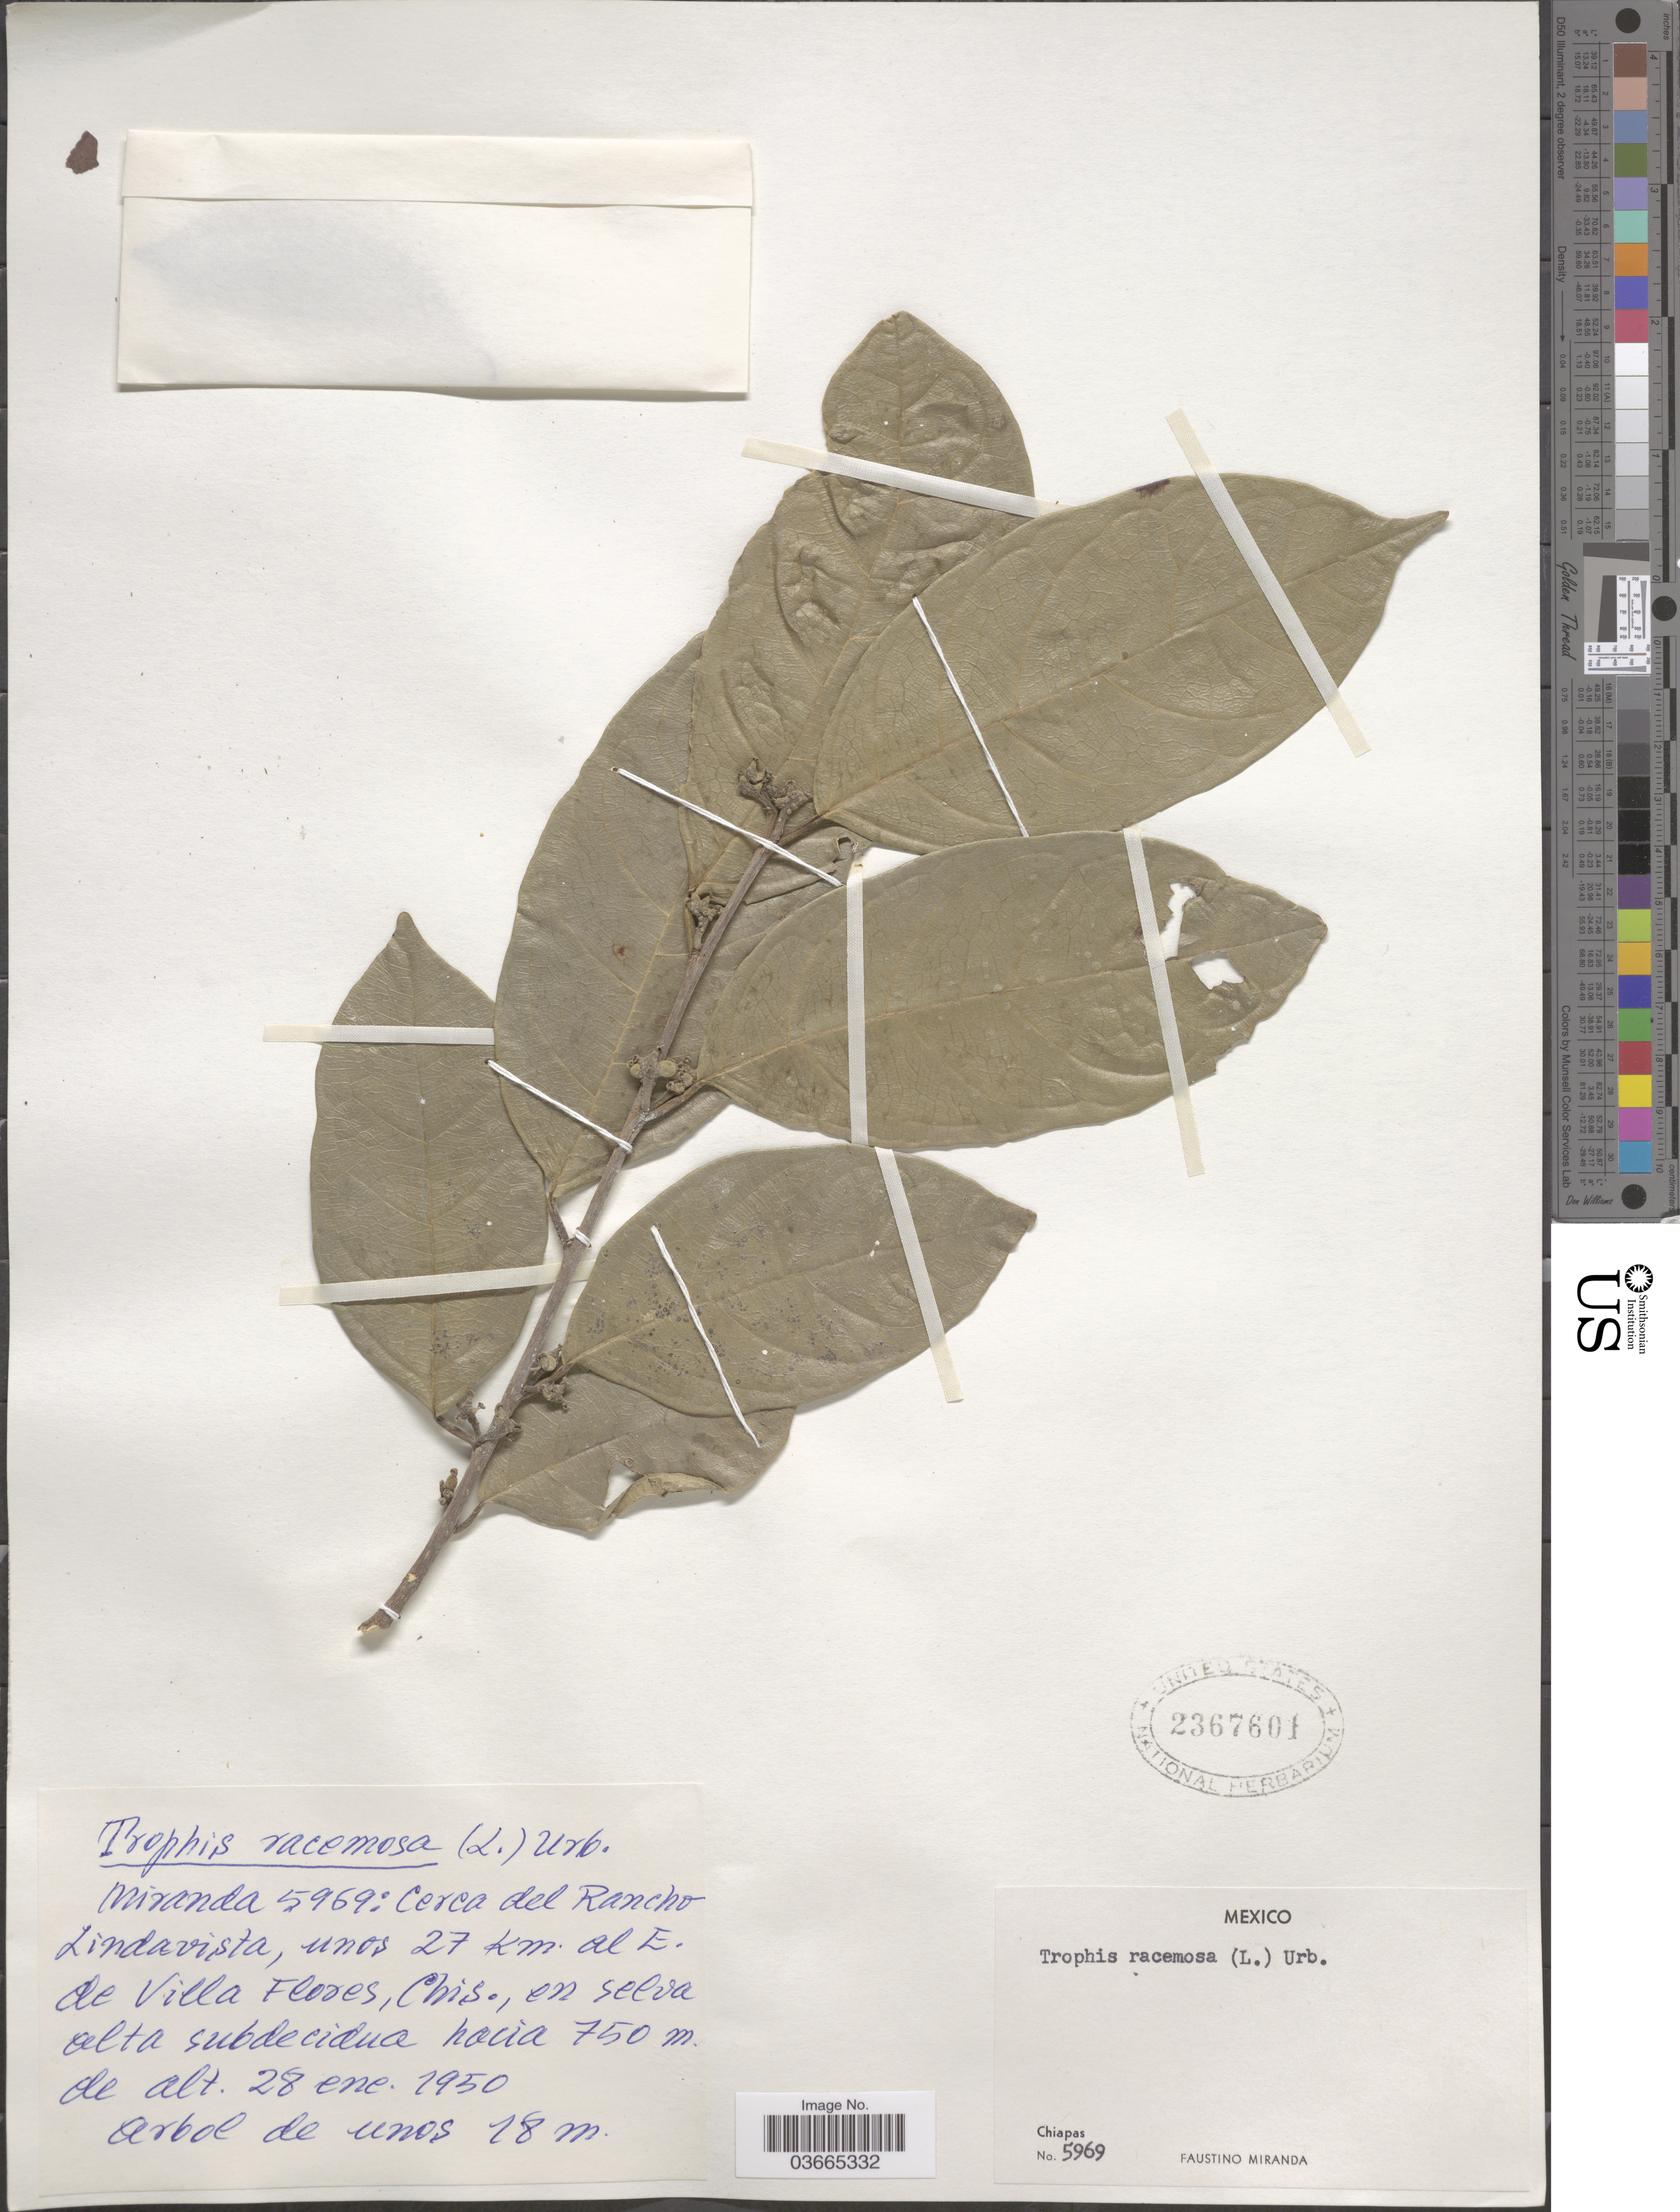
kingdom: Plantae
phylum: Tracheophyta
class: Magnoliopsida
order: Rosales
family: Moraceae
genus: Trophis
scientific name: Trophis racemosa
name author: (L.) Urb.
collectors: F. Miranda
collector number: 5969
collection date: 1950-01-28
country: Mexico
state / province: Chiapas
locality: Cerca del Rancho Lindavista, unos 27 Km. al E. de Villa Flores.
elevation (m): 750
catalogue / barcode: US 2367601